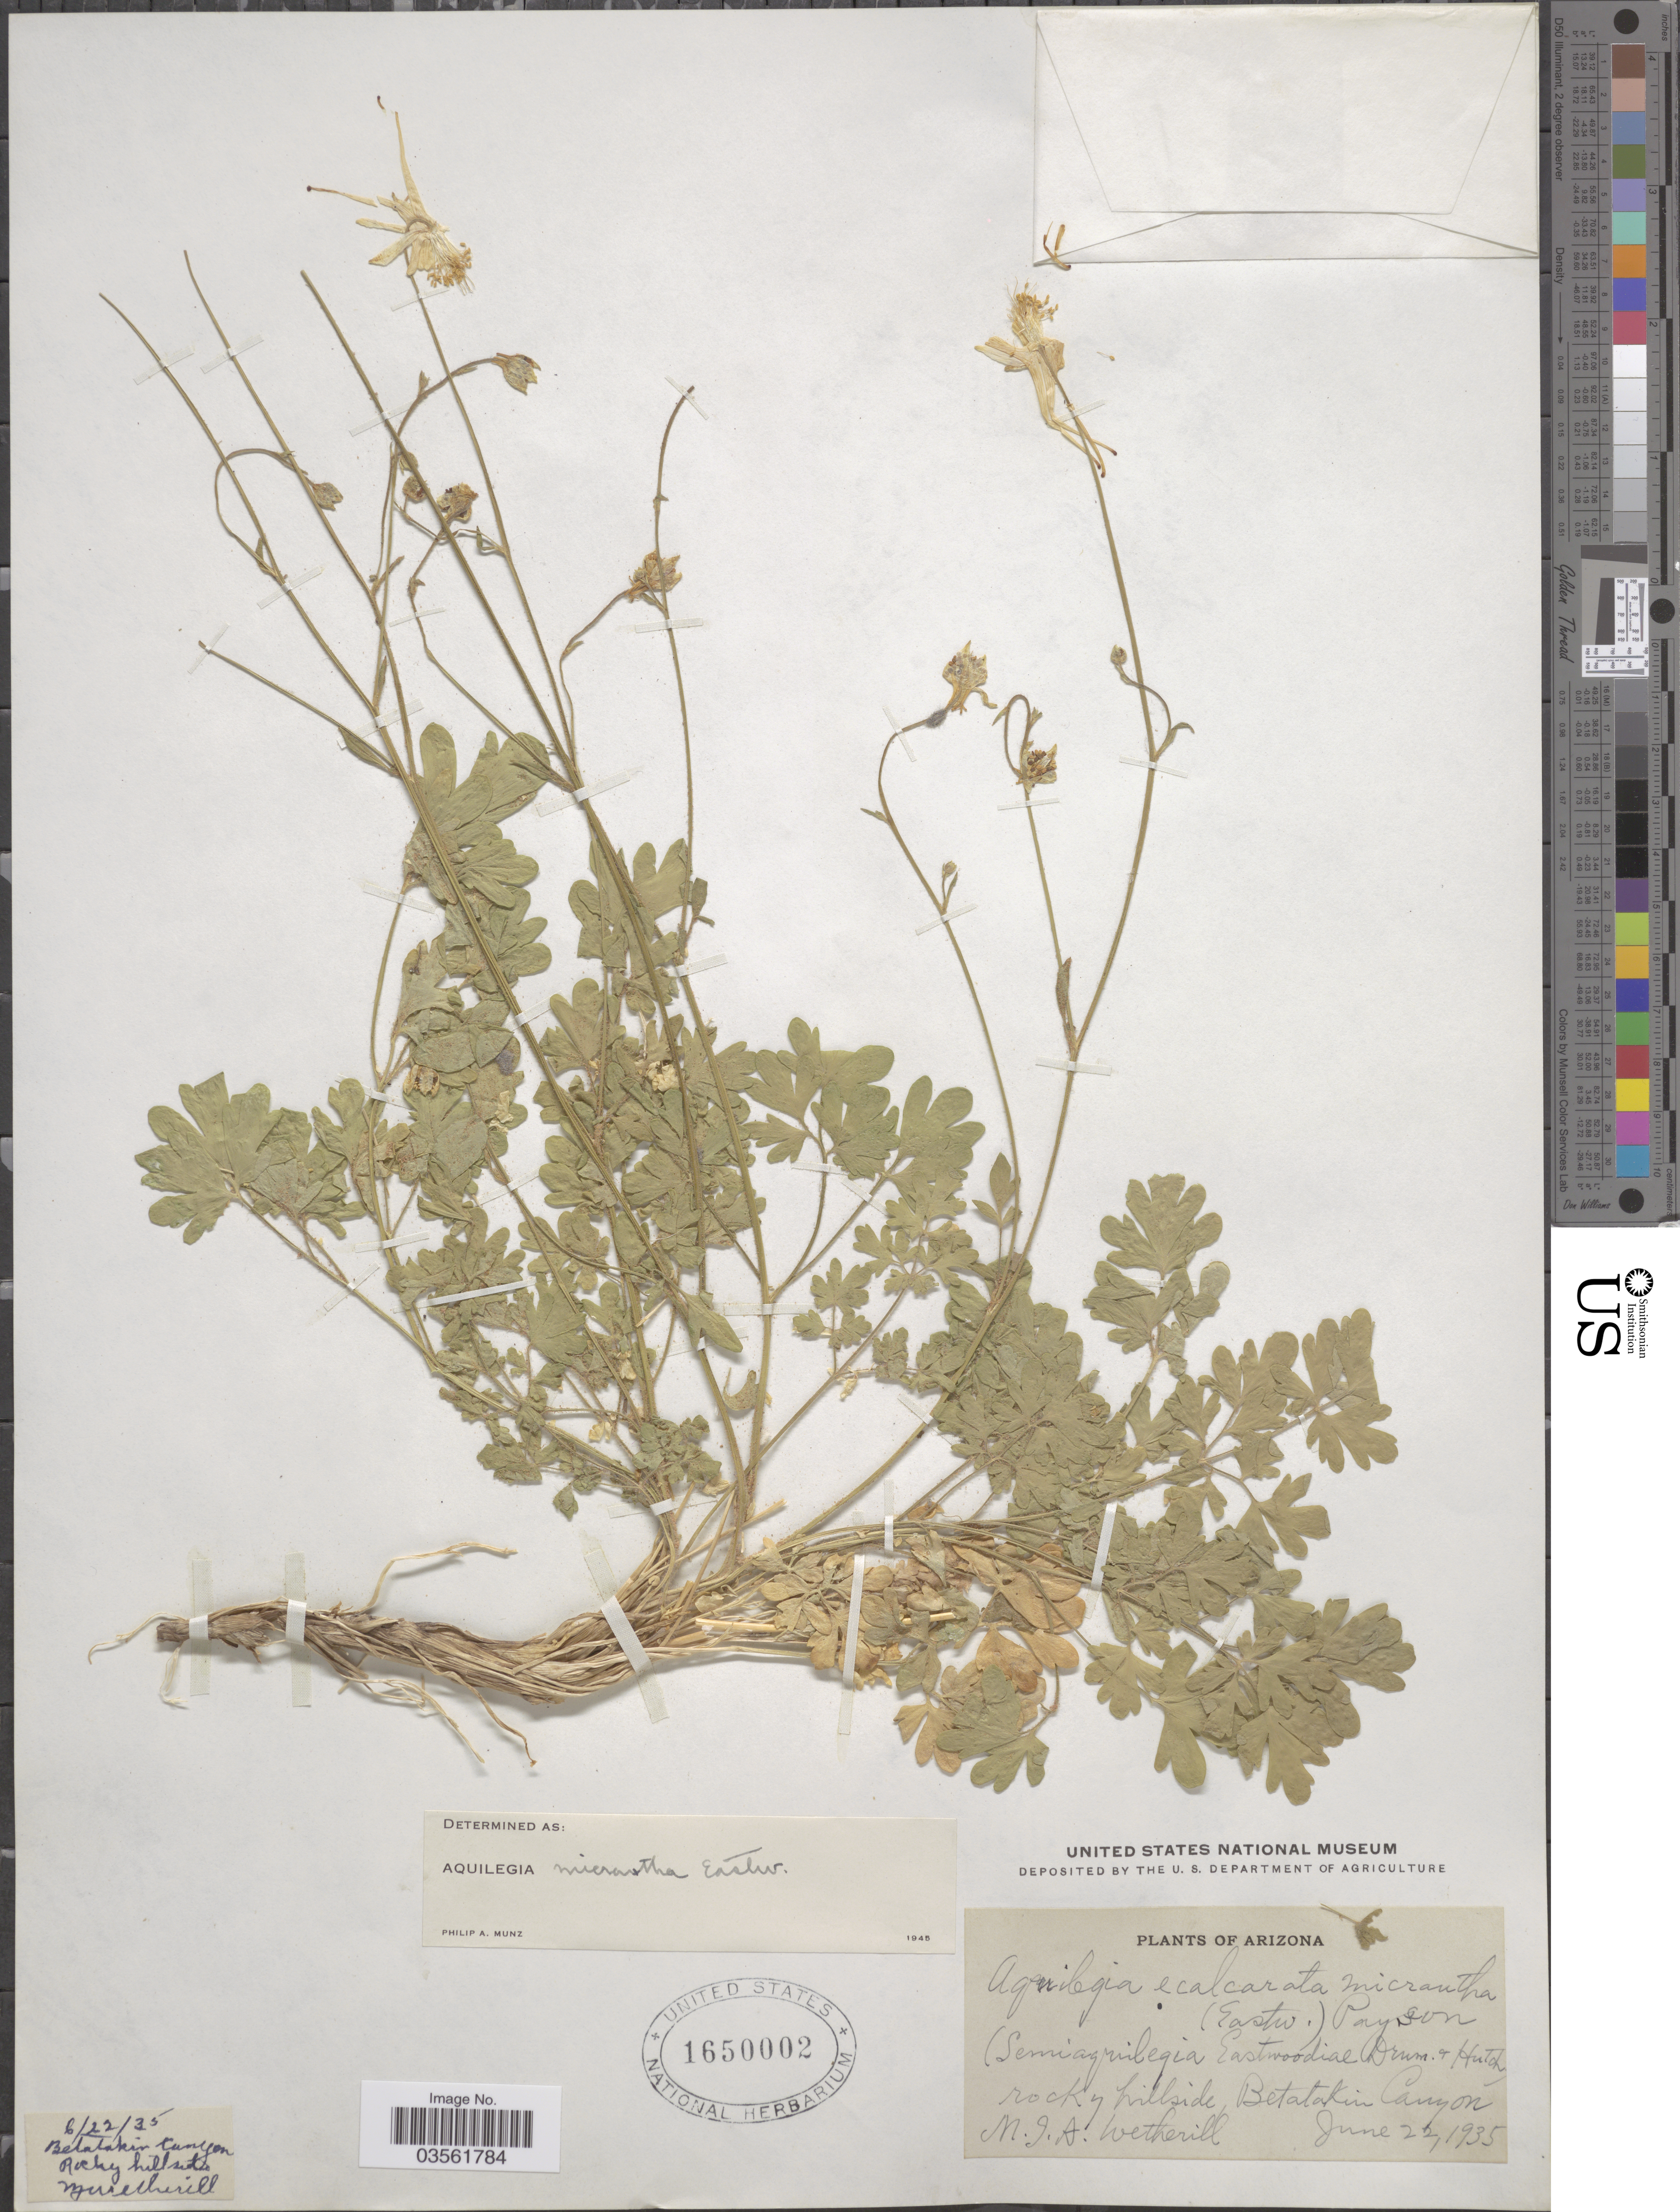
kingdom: Plantae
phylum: Tracheophyta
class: Magnoliopsida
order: Ranunculales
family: Ranunculaceae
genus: Aquilegia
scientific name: Aquilegia micrantha var. mancosana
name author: Eastw.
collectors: M. Wetherill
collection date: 1935-06-22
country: United States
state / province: Arizona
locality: Rocky hillside, Betatakin Canyon.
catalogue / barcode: US 1650002